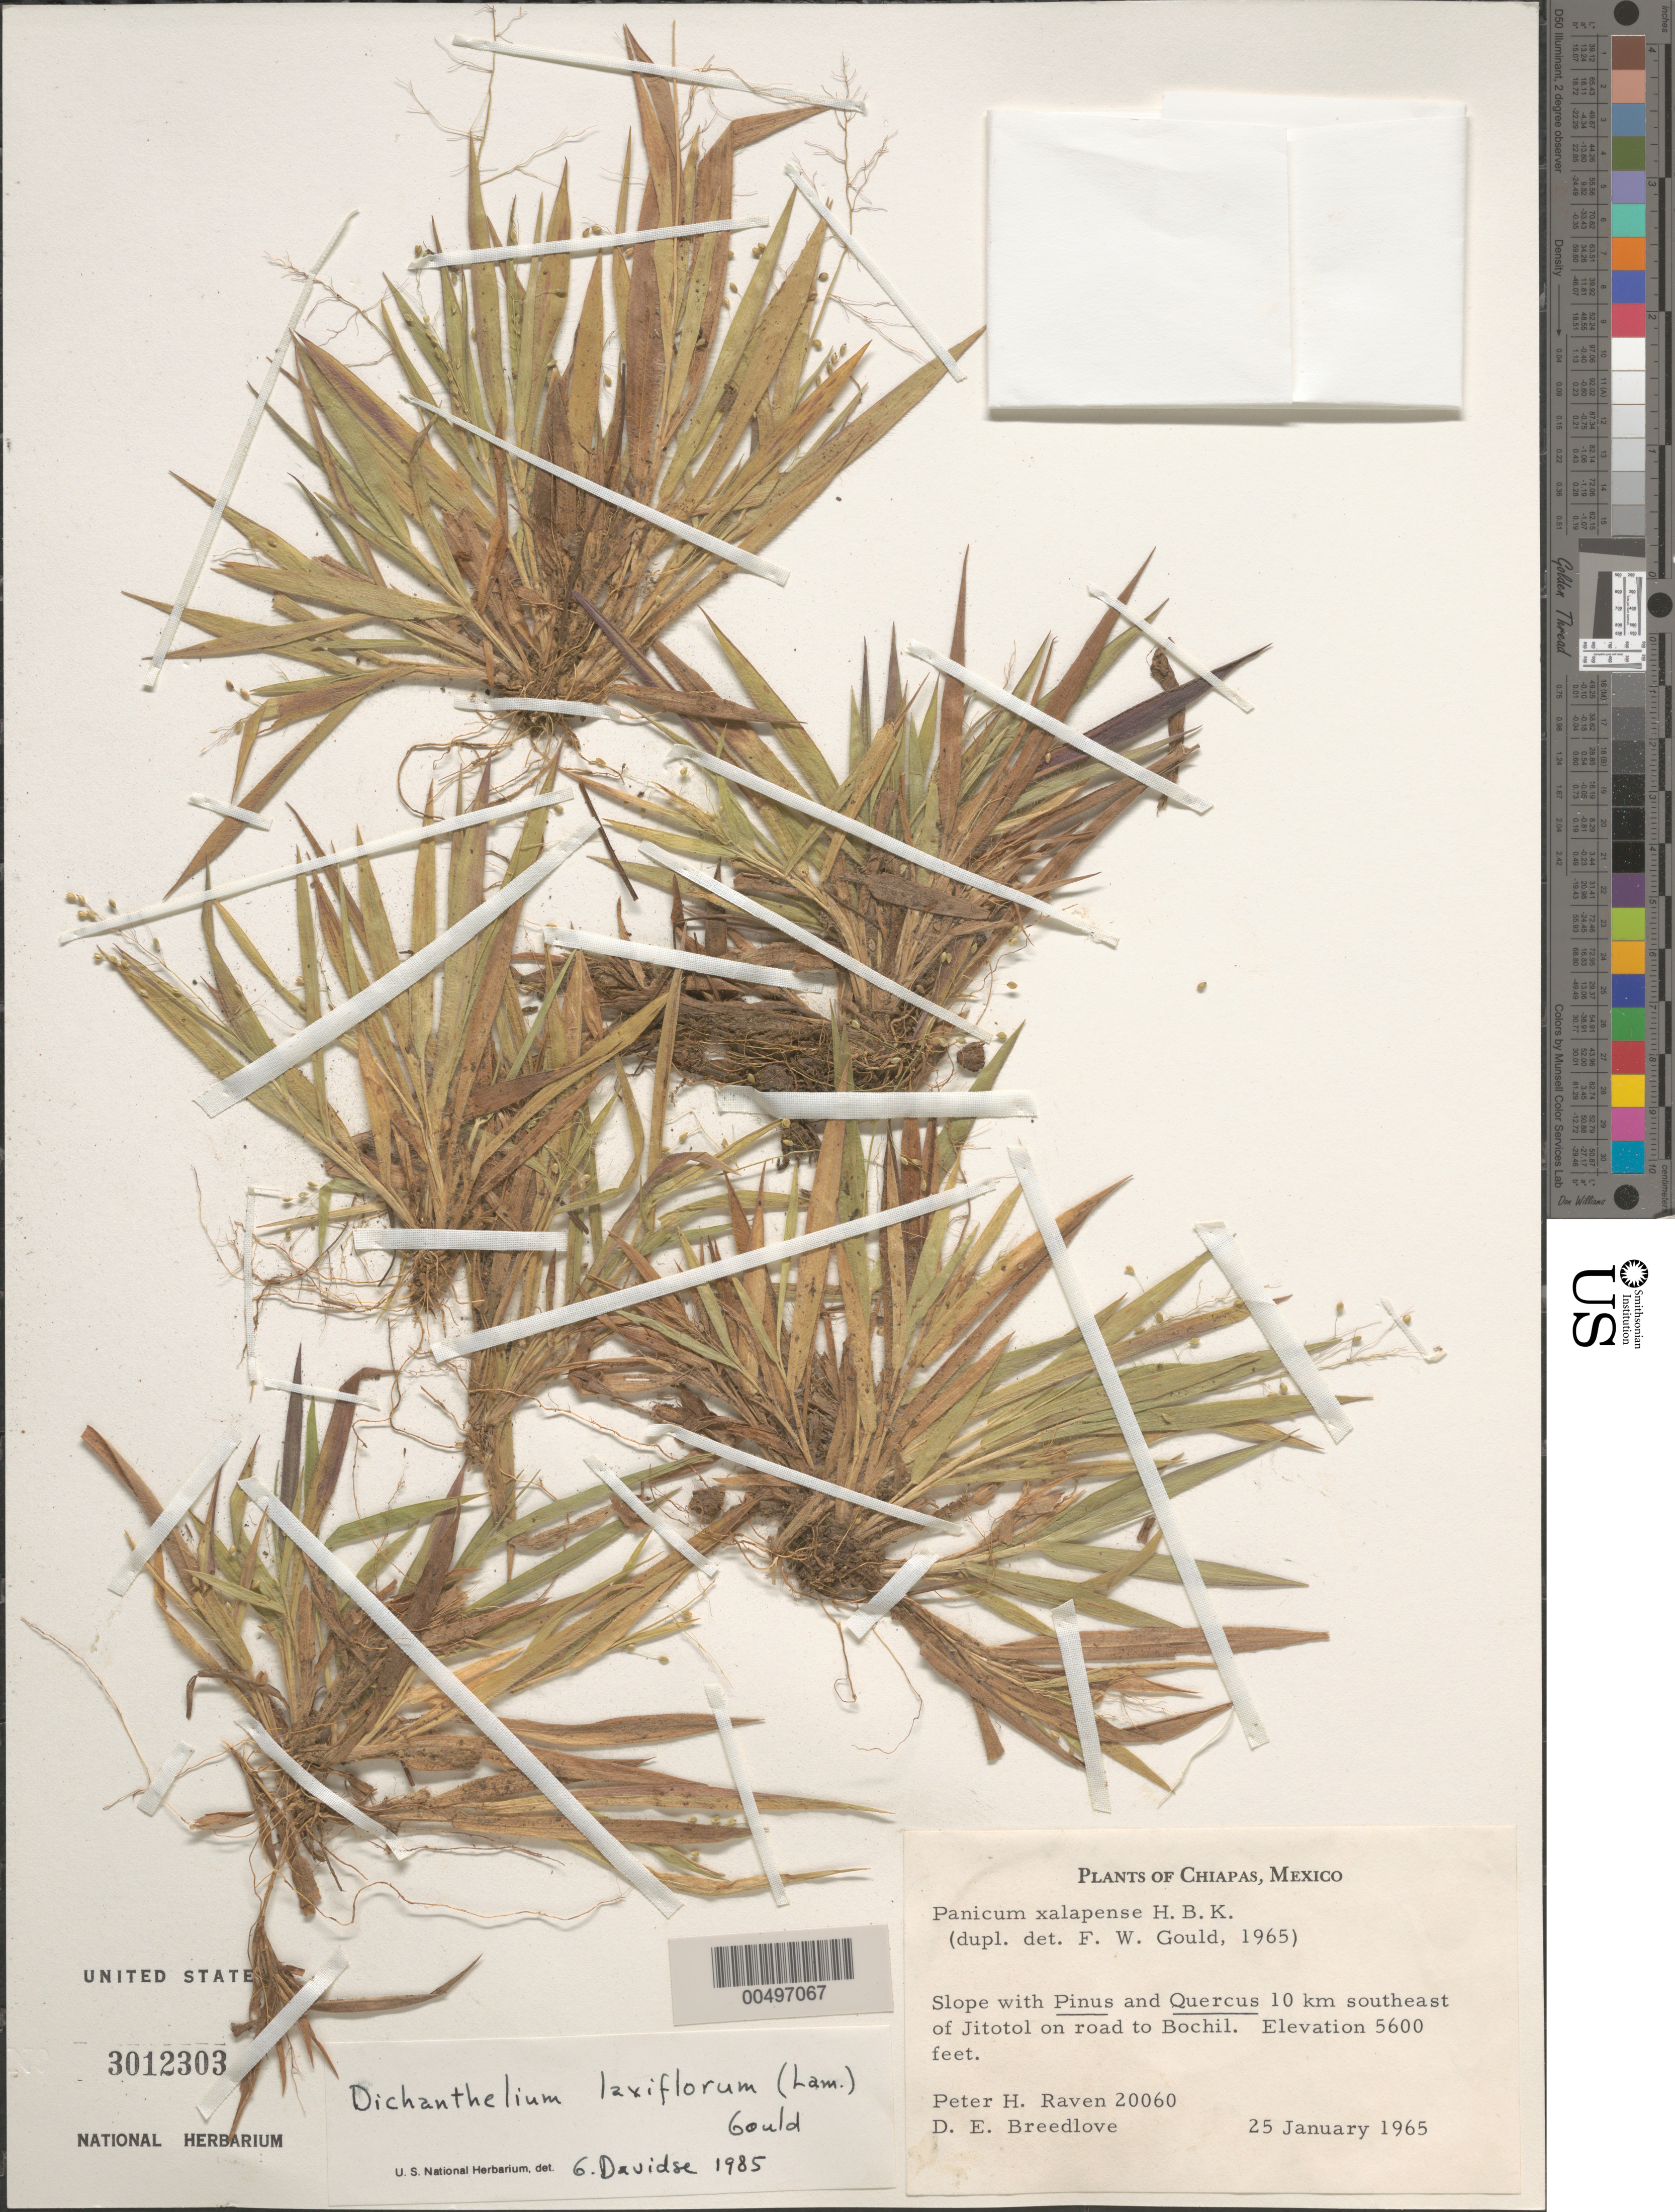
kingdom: Plantae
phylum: Tracheophyta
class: Liliopsida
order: Poales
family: Poaceae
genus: Dichanthelium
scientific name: Dichanthelium laxiflorum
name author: (Lam.) Gould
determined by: Davidse, Gerrit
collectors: P. H. Raven & D. E. Breedlove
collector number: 20060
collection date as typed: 25 Jan 1965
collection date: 1965-01-25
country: Mexico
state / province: Chiapas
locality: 10 km SE of Jitotol on rd to Bochil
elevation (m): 1707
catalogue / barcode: US 3012303